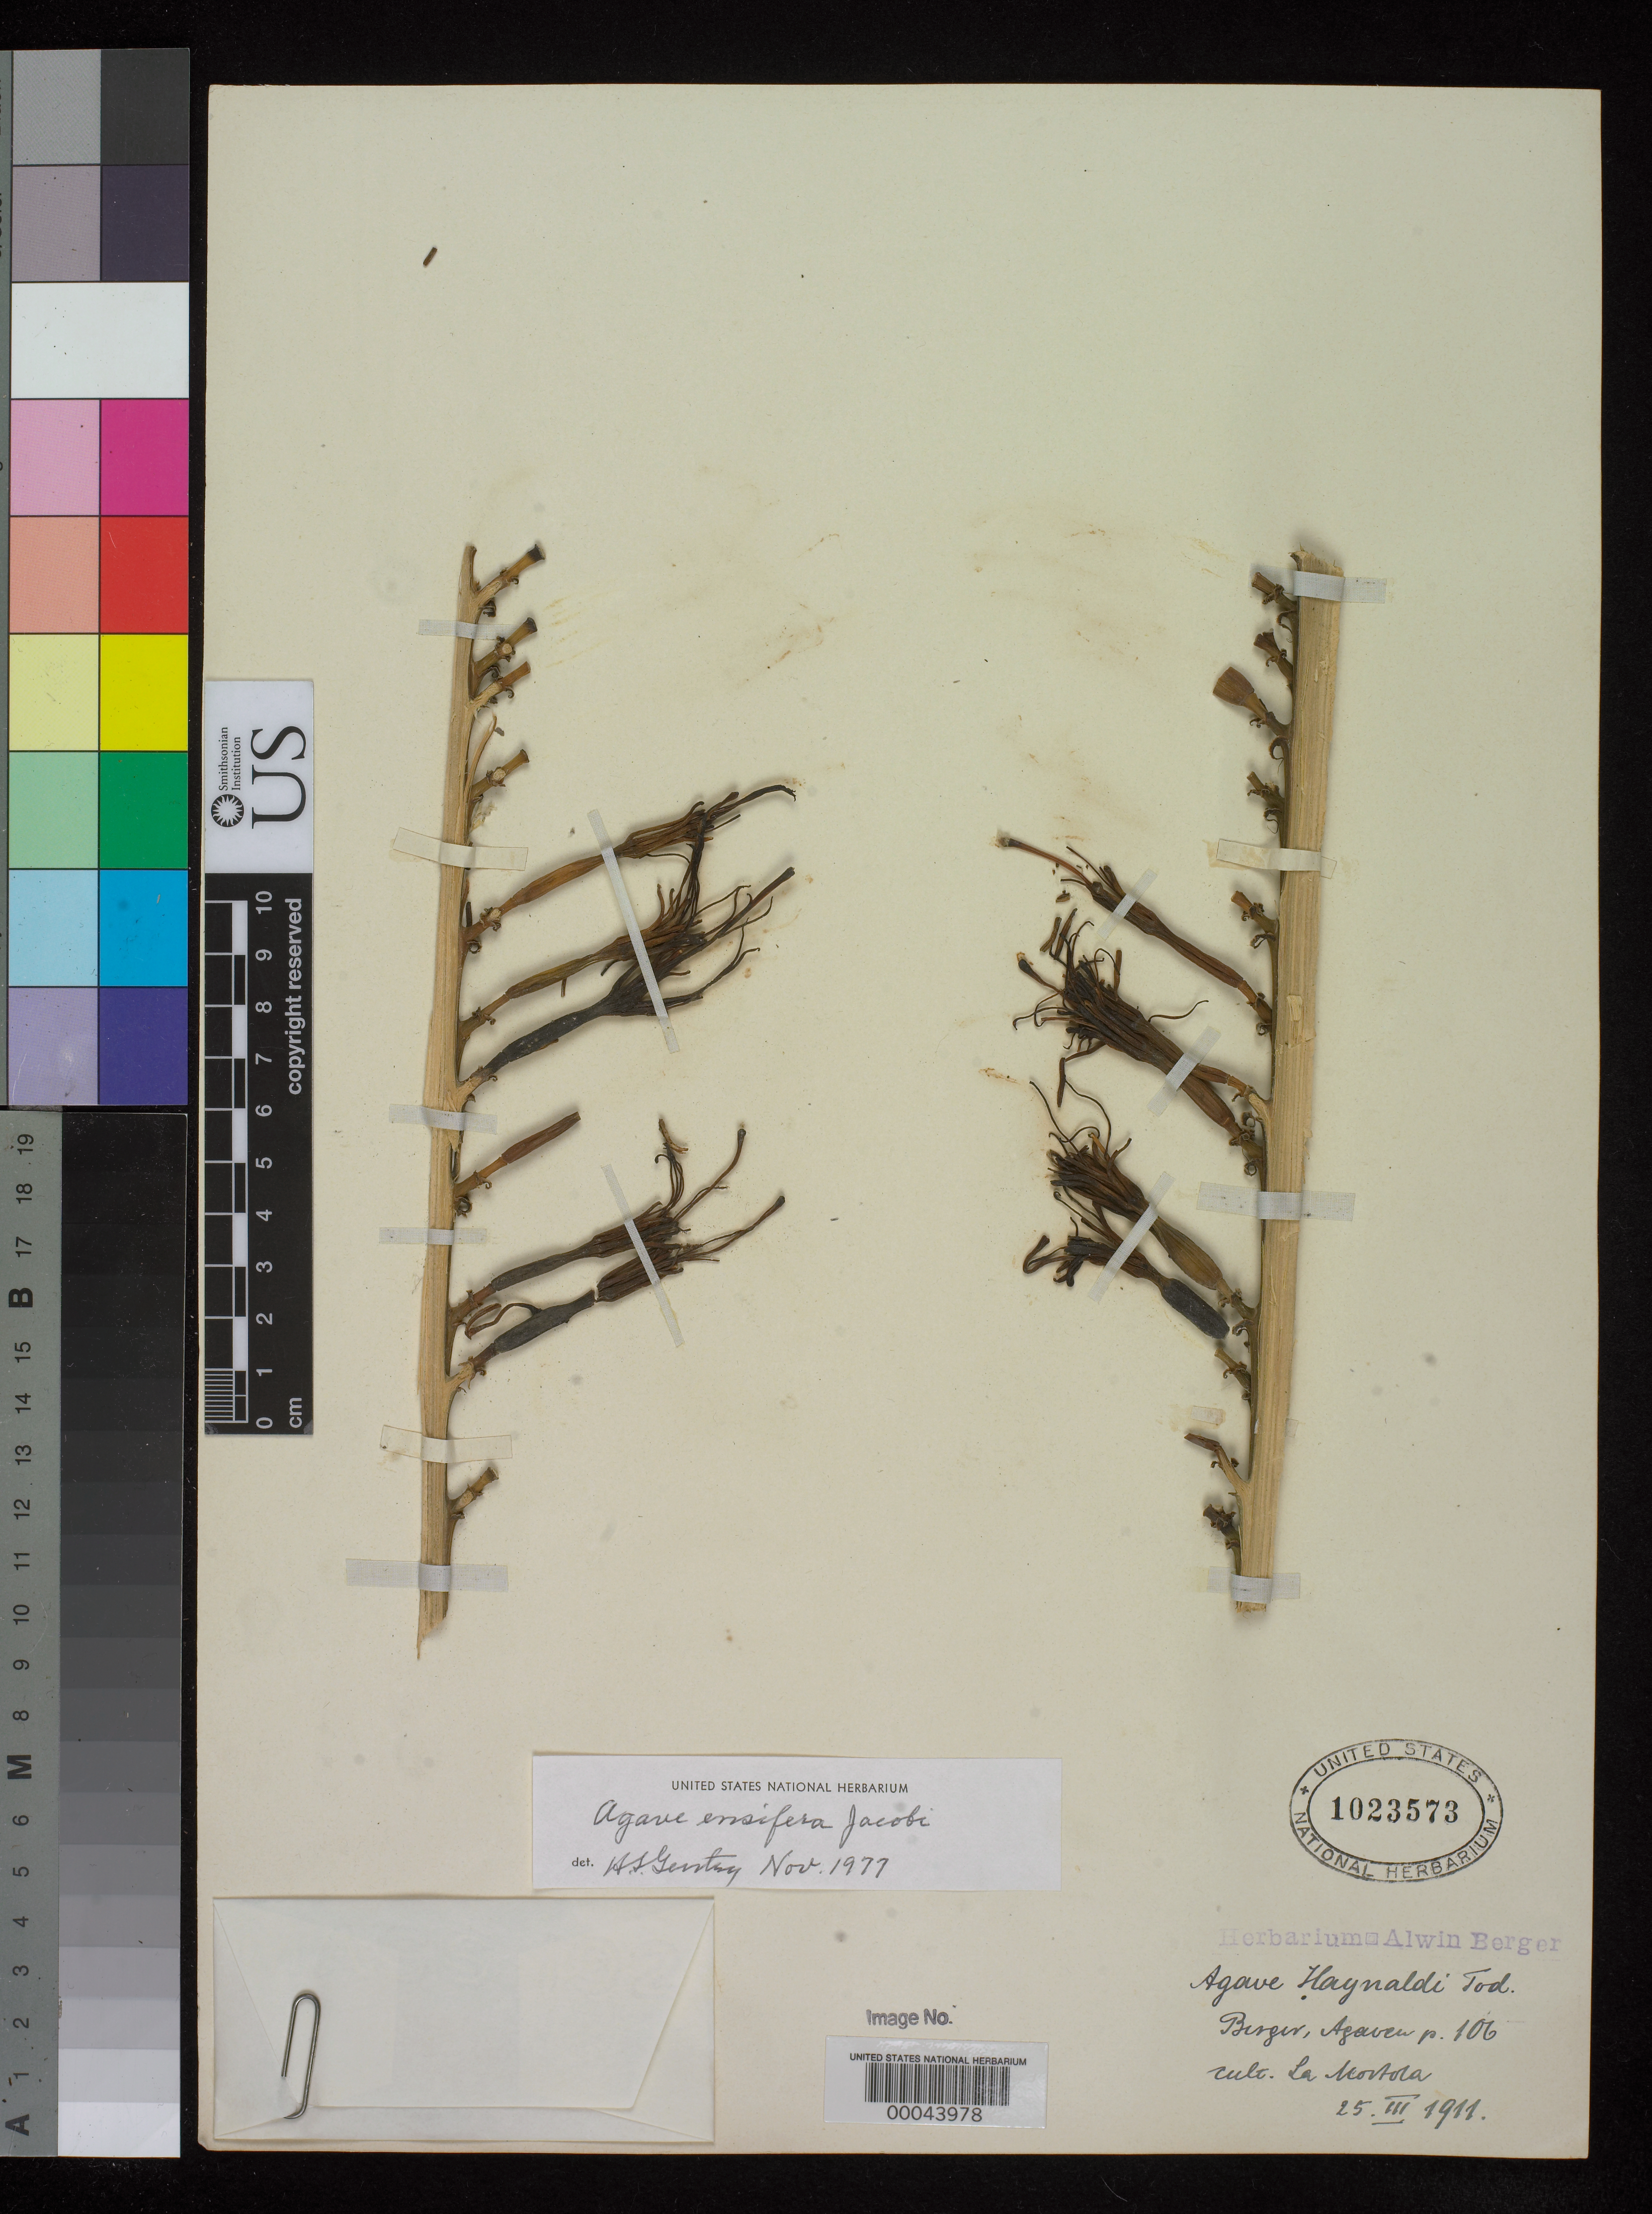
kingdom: Plantae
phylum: Tracheophyta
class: Liliopsida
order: Asparagales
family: Asparagaceae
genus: Agave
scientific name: Agave ensifera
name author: Jacobi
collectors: ex herb. A. Berger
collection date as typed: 25 Mar 1911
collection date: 1911-03-25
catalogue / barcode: US 1023573